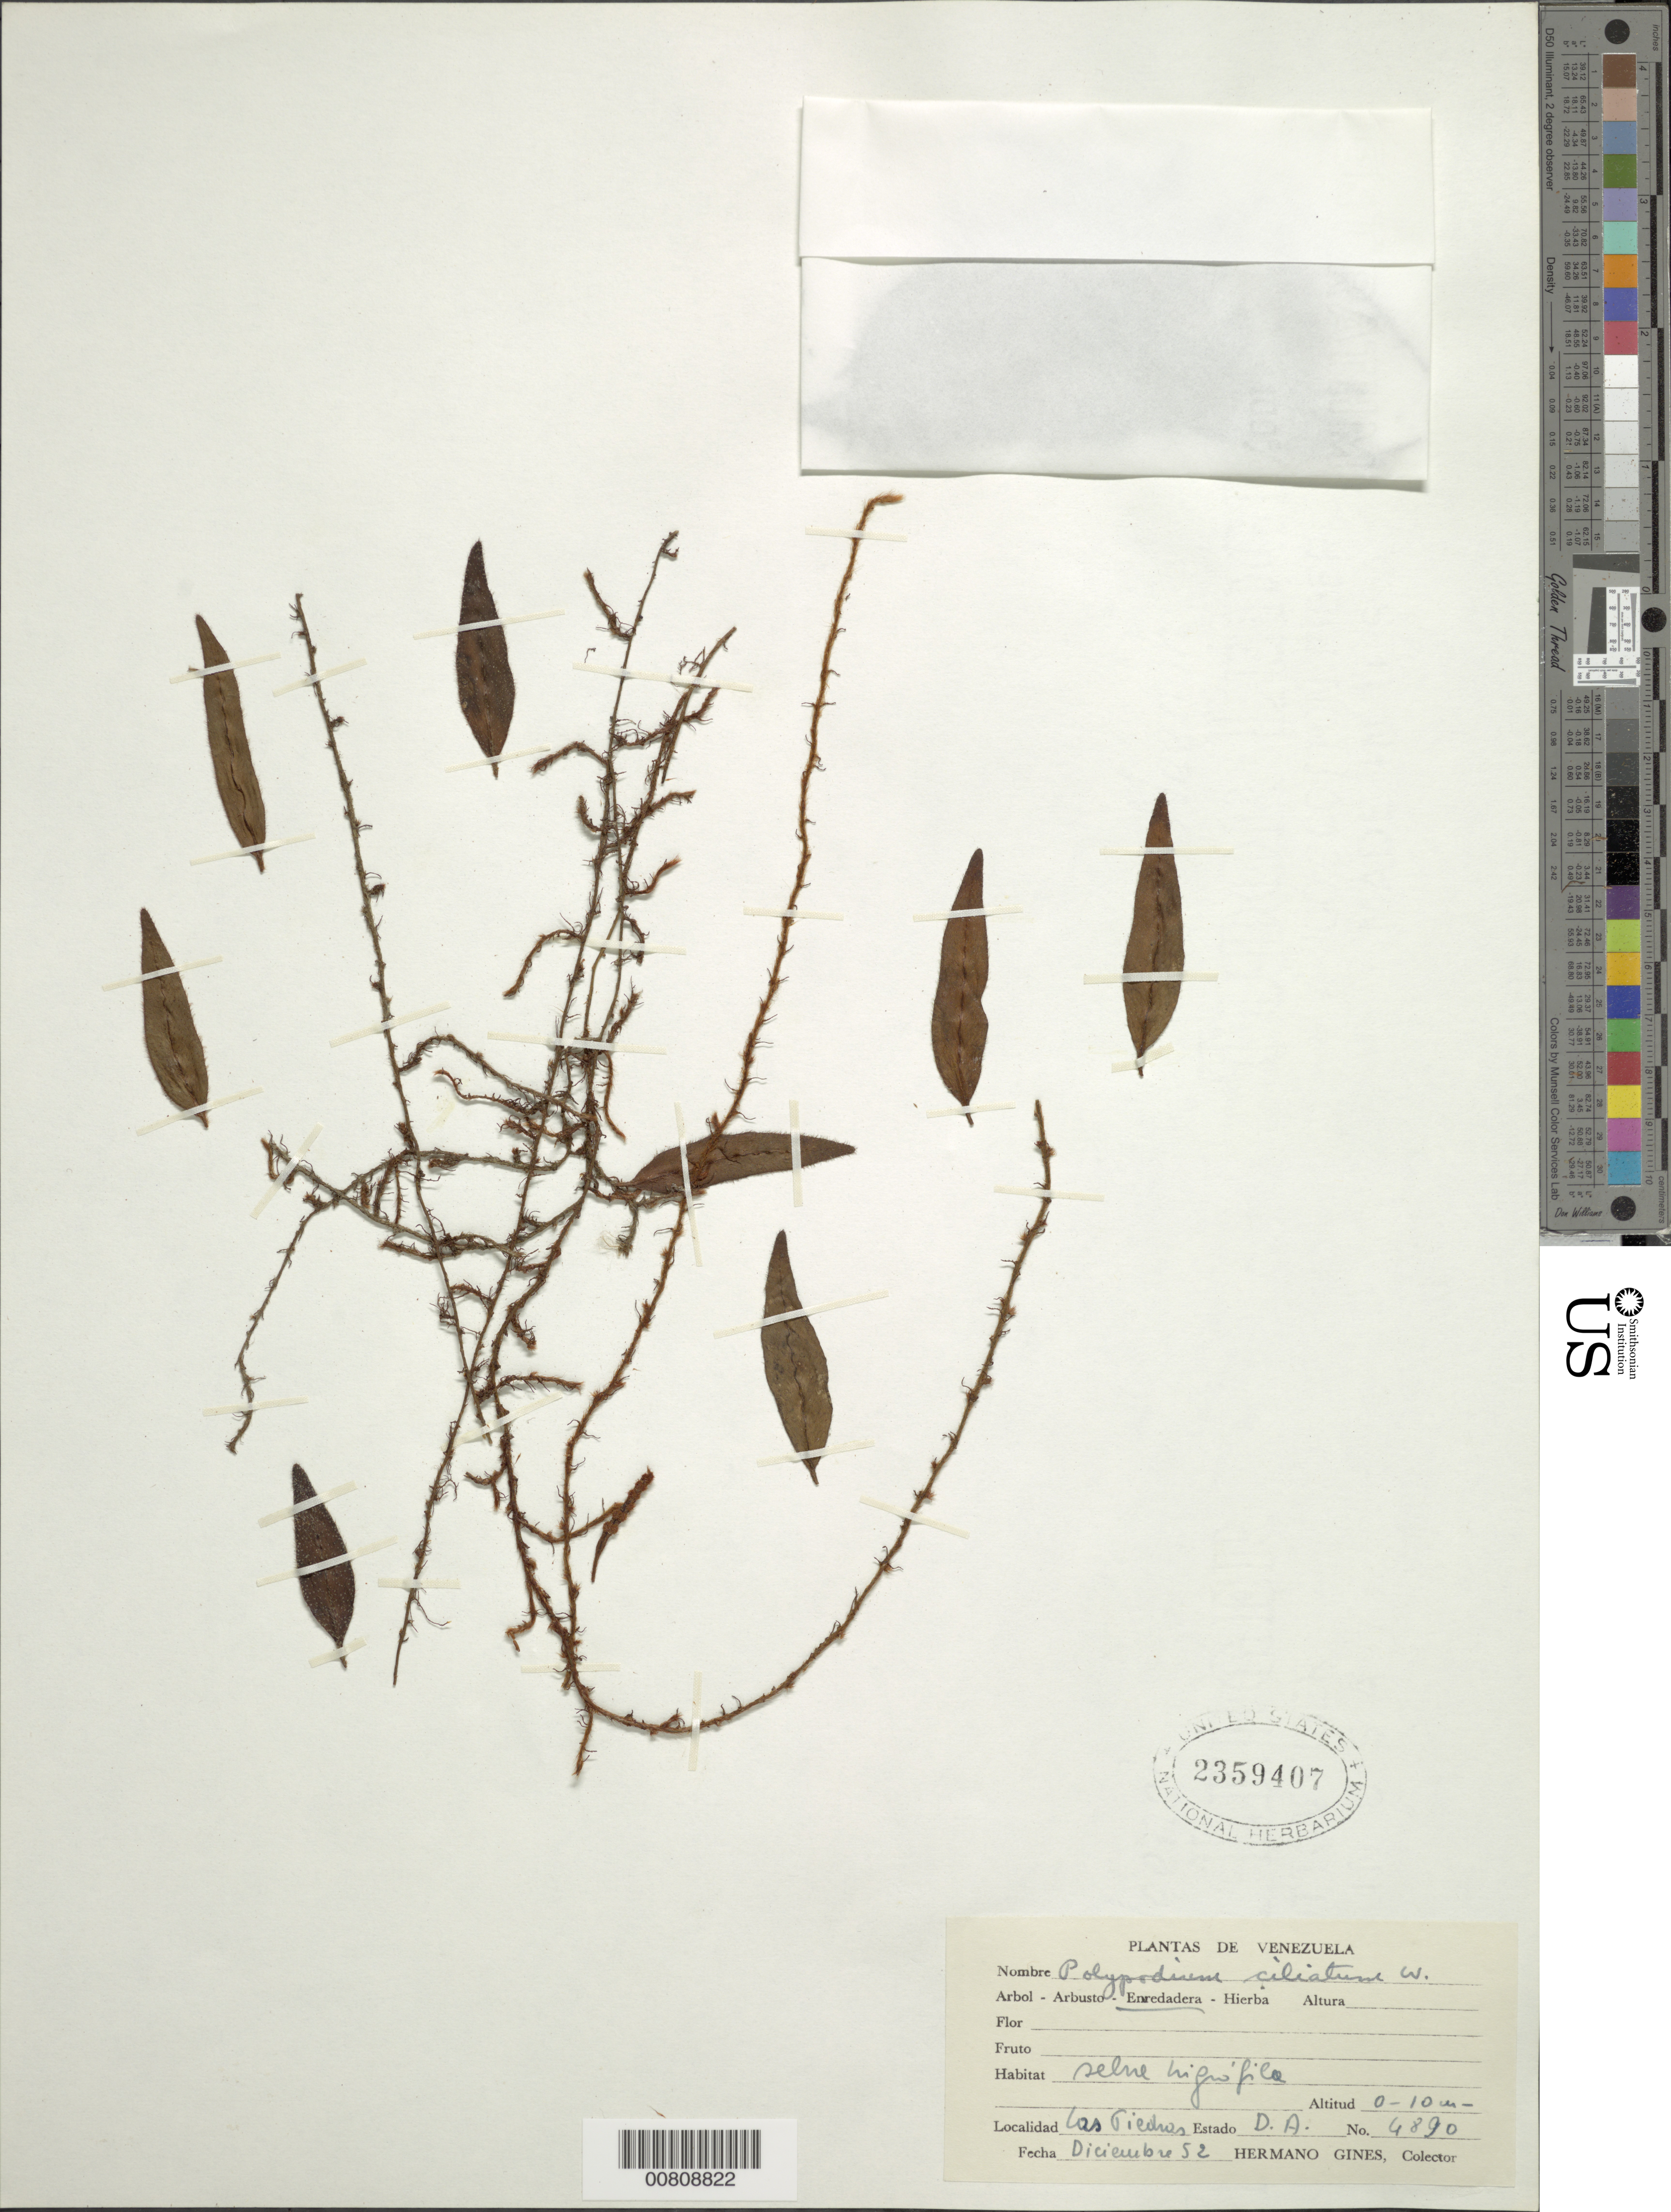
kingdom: Plantae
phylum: Tracheophyta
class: Polypodiopsida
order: Polypodiales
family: Polypodiaceae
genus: Microgramma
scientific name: Microgramma reptans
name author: (Cav.) A.R. Sm.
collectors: H. Gines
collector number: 4890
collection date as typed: Dec-52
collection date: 1952-12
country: Venezuela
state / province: Delta Amacuro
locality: Las Piedras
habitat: Selva higrofila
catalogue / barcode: US 2359407